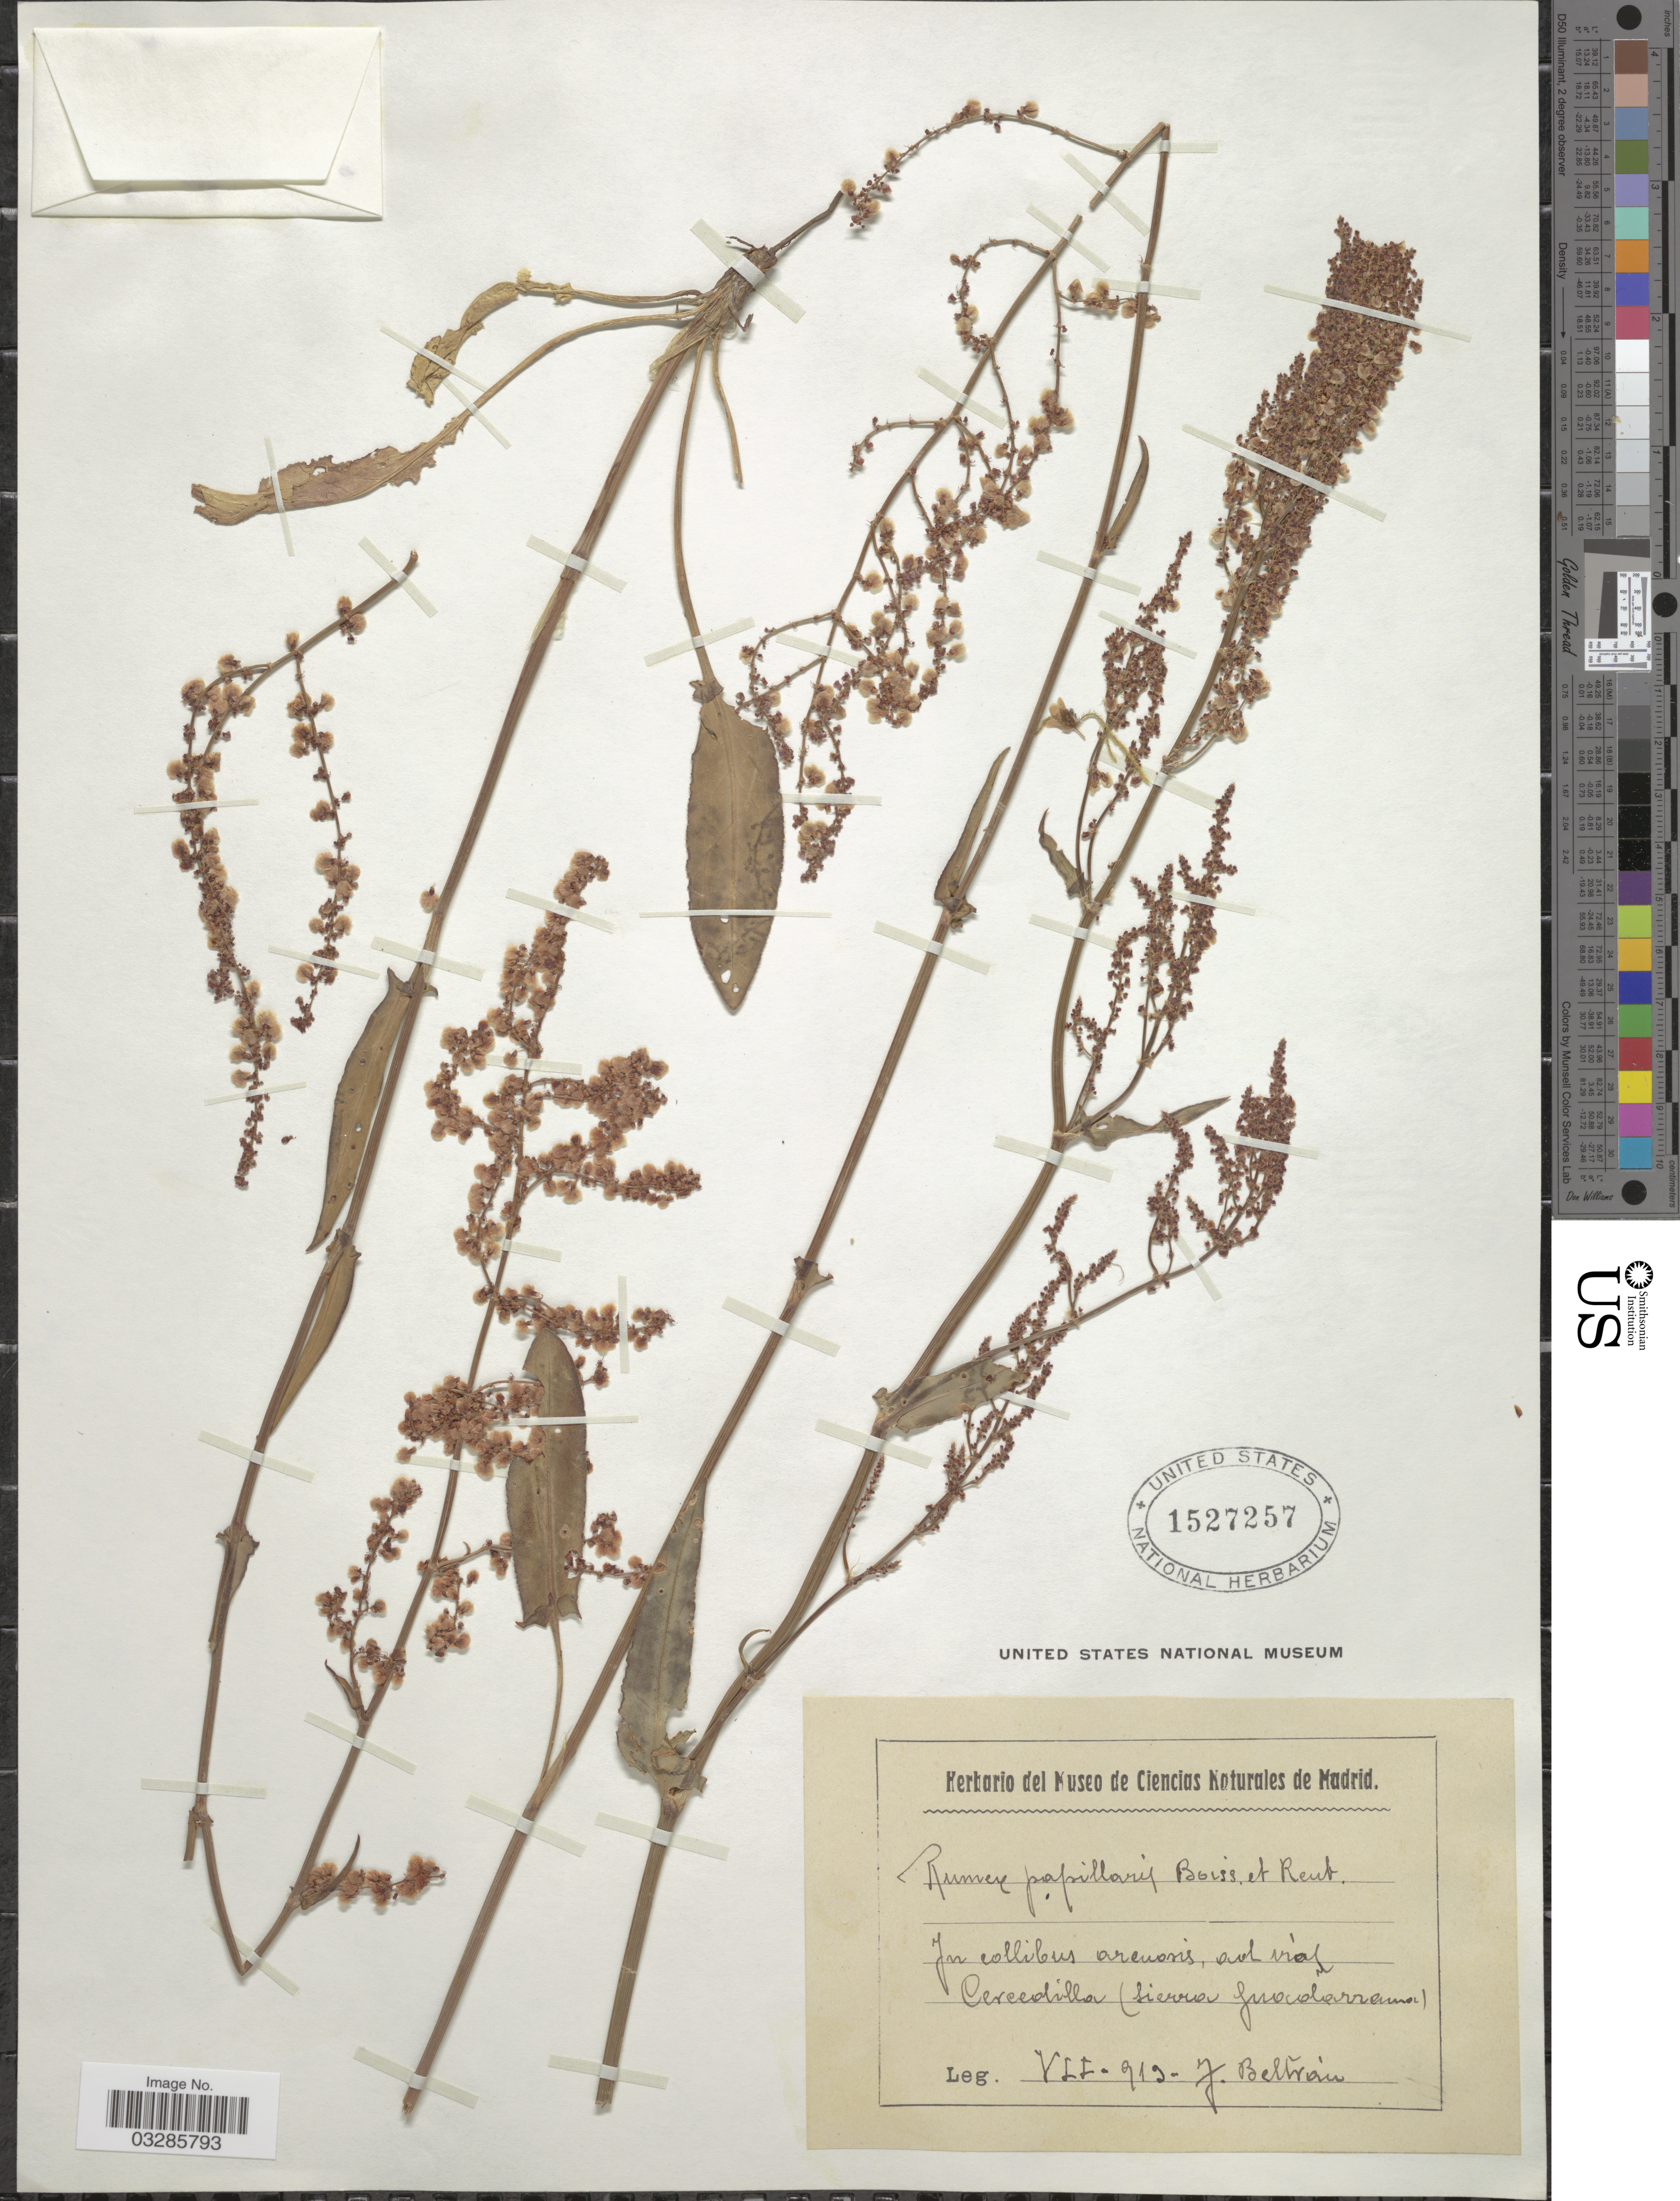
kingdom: Plantae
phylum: Tracheophyta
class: Magnoliopsida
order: Caryophyllales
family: Polygonaceae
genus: Rumex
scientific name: Rumex papillaris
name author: Boiss. & Reut.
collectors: J. Beltran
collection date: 1919-07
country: Spain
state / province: Madrid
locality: In collibus arenosis, Cercedilla (Sierra Guadarrama).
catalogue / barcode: US 1527257